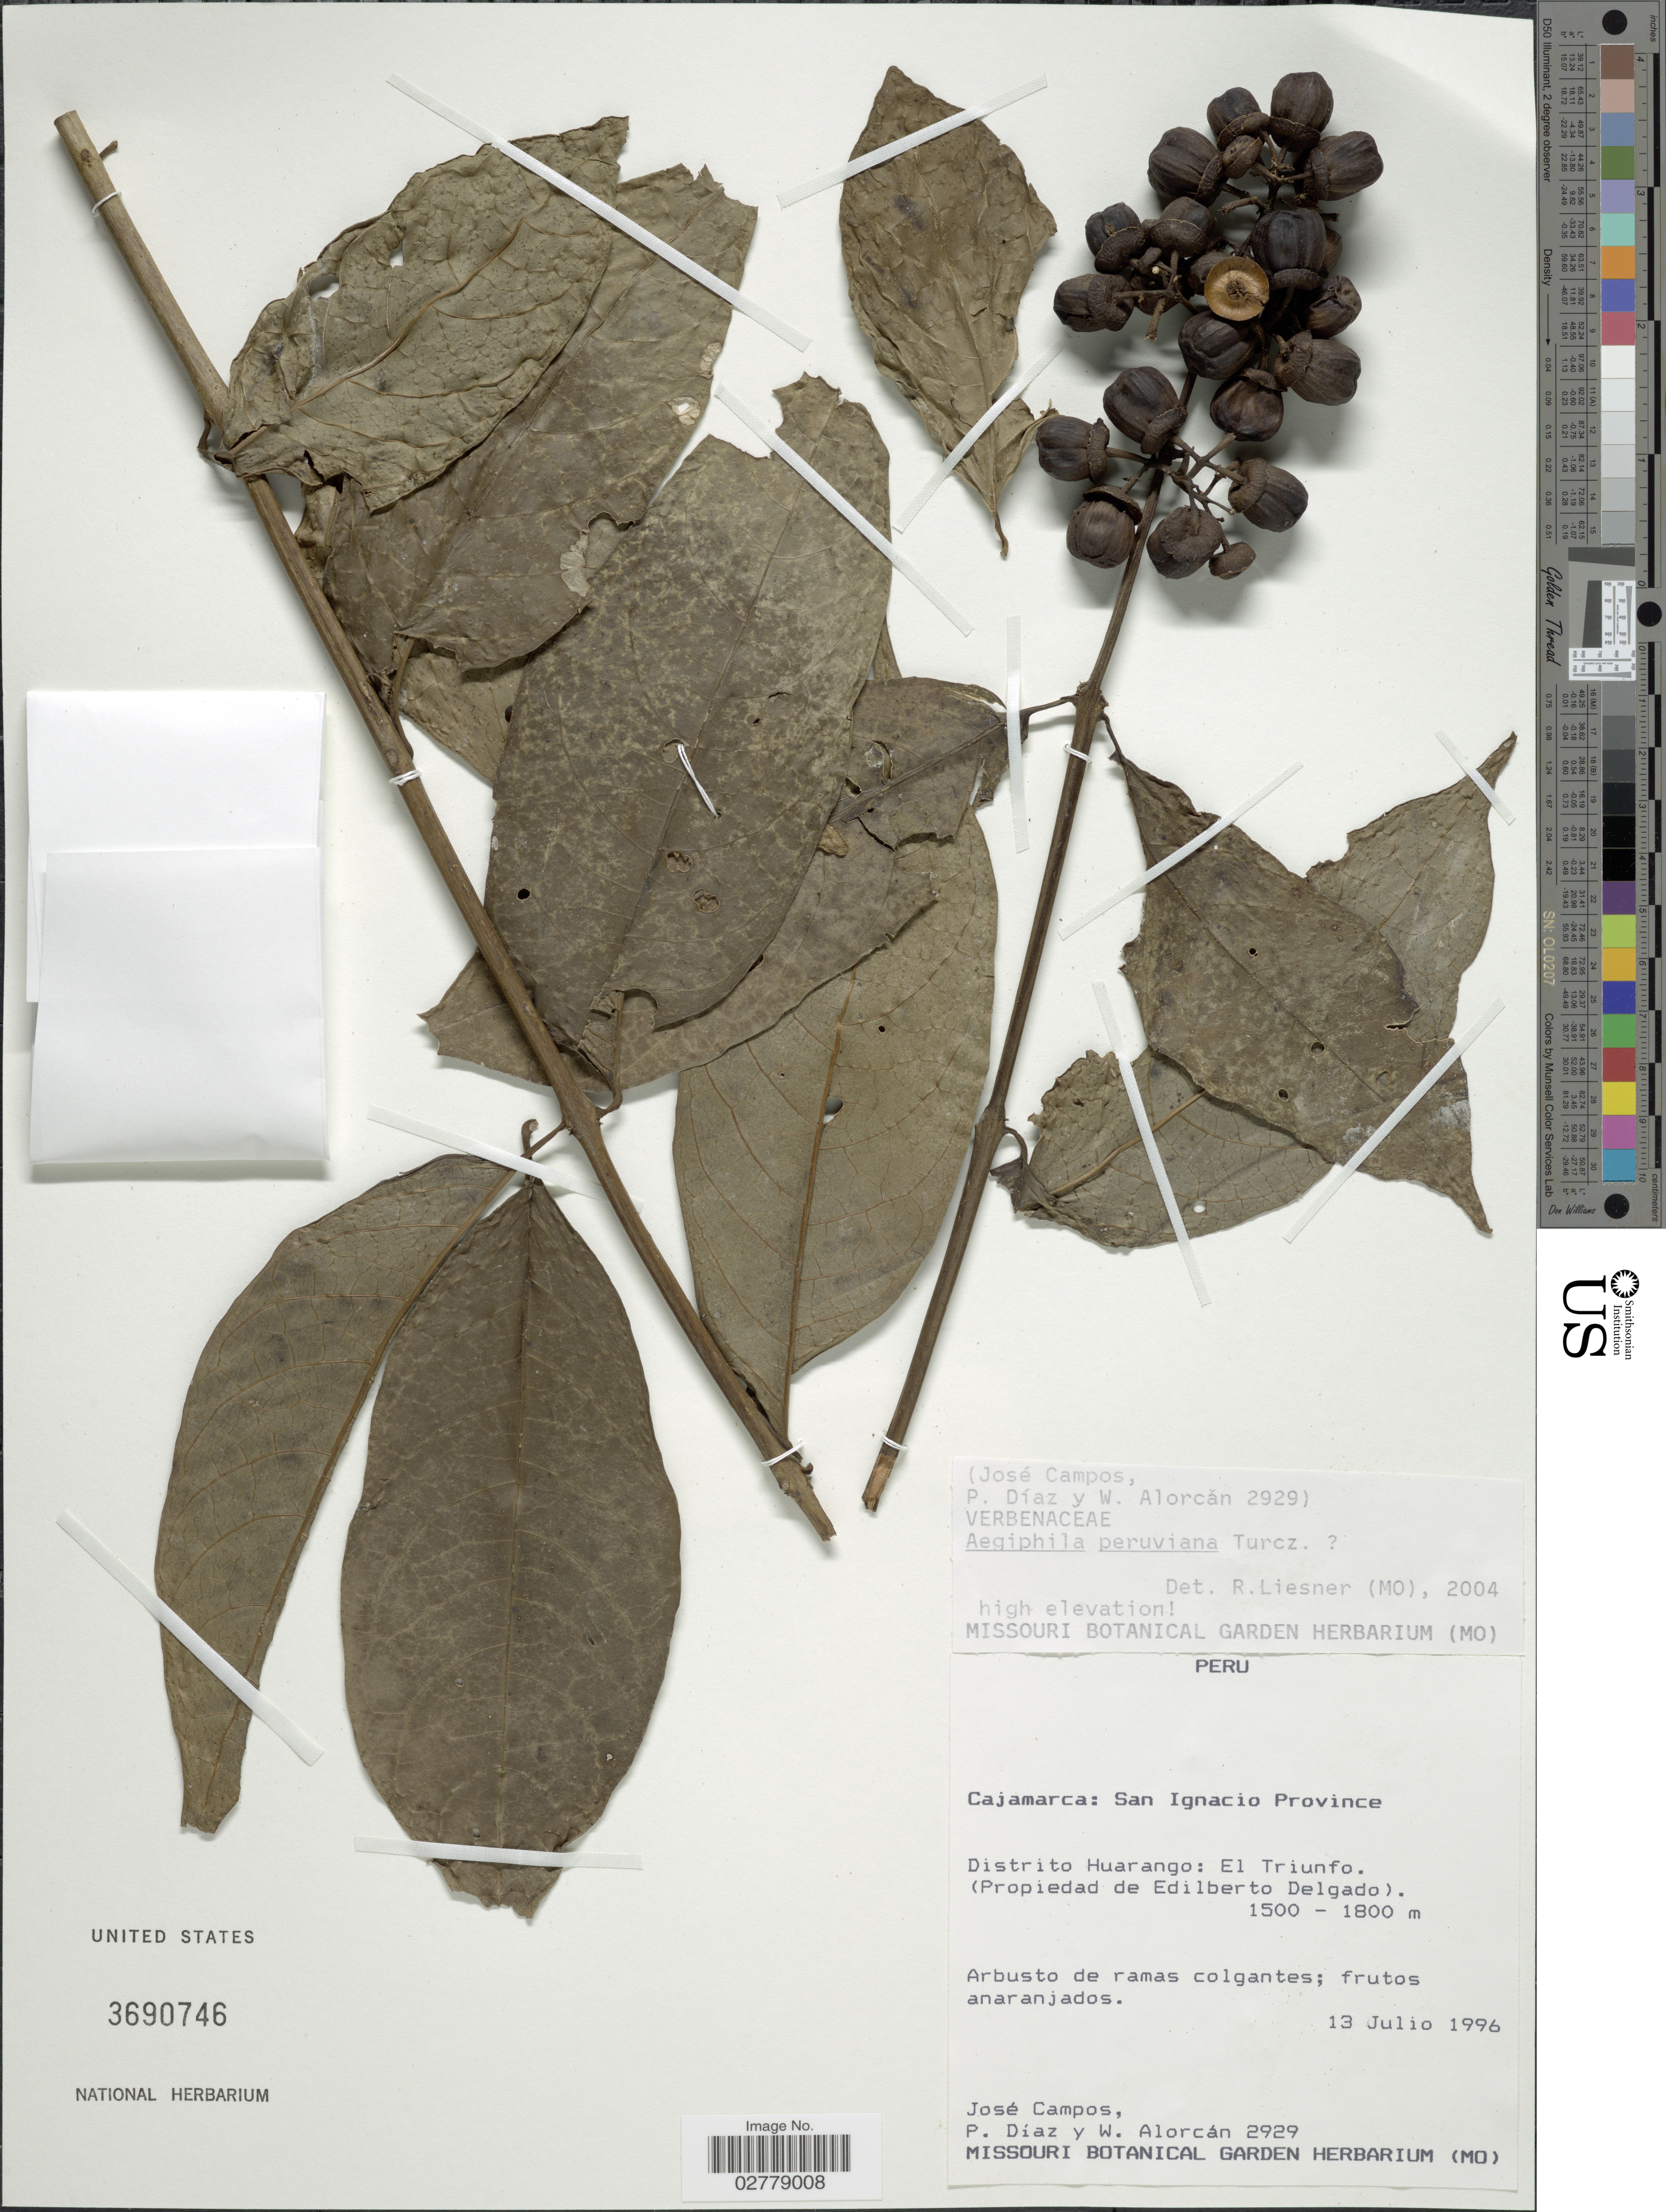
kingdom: Plantae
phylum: Tracheophyta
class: Magnoliopsida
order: Lamiales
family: Lamiaceae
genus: Aegiphila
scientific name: Aegiphila peruviana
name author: Turcz.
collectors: J. Campos, W. Díaz P. & W. Alorcán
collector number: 2929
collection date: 1996-07-13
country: Peru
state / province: Cajamarca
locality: San Ignacio Province. Distrito Huarango: El Triunfo. (Propiedad de Edilberto Delgado).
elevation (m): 1500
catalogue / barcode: US 3690746